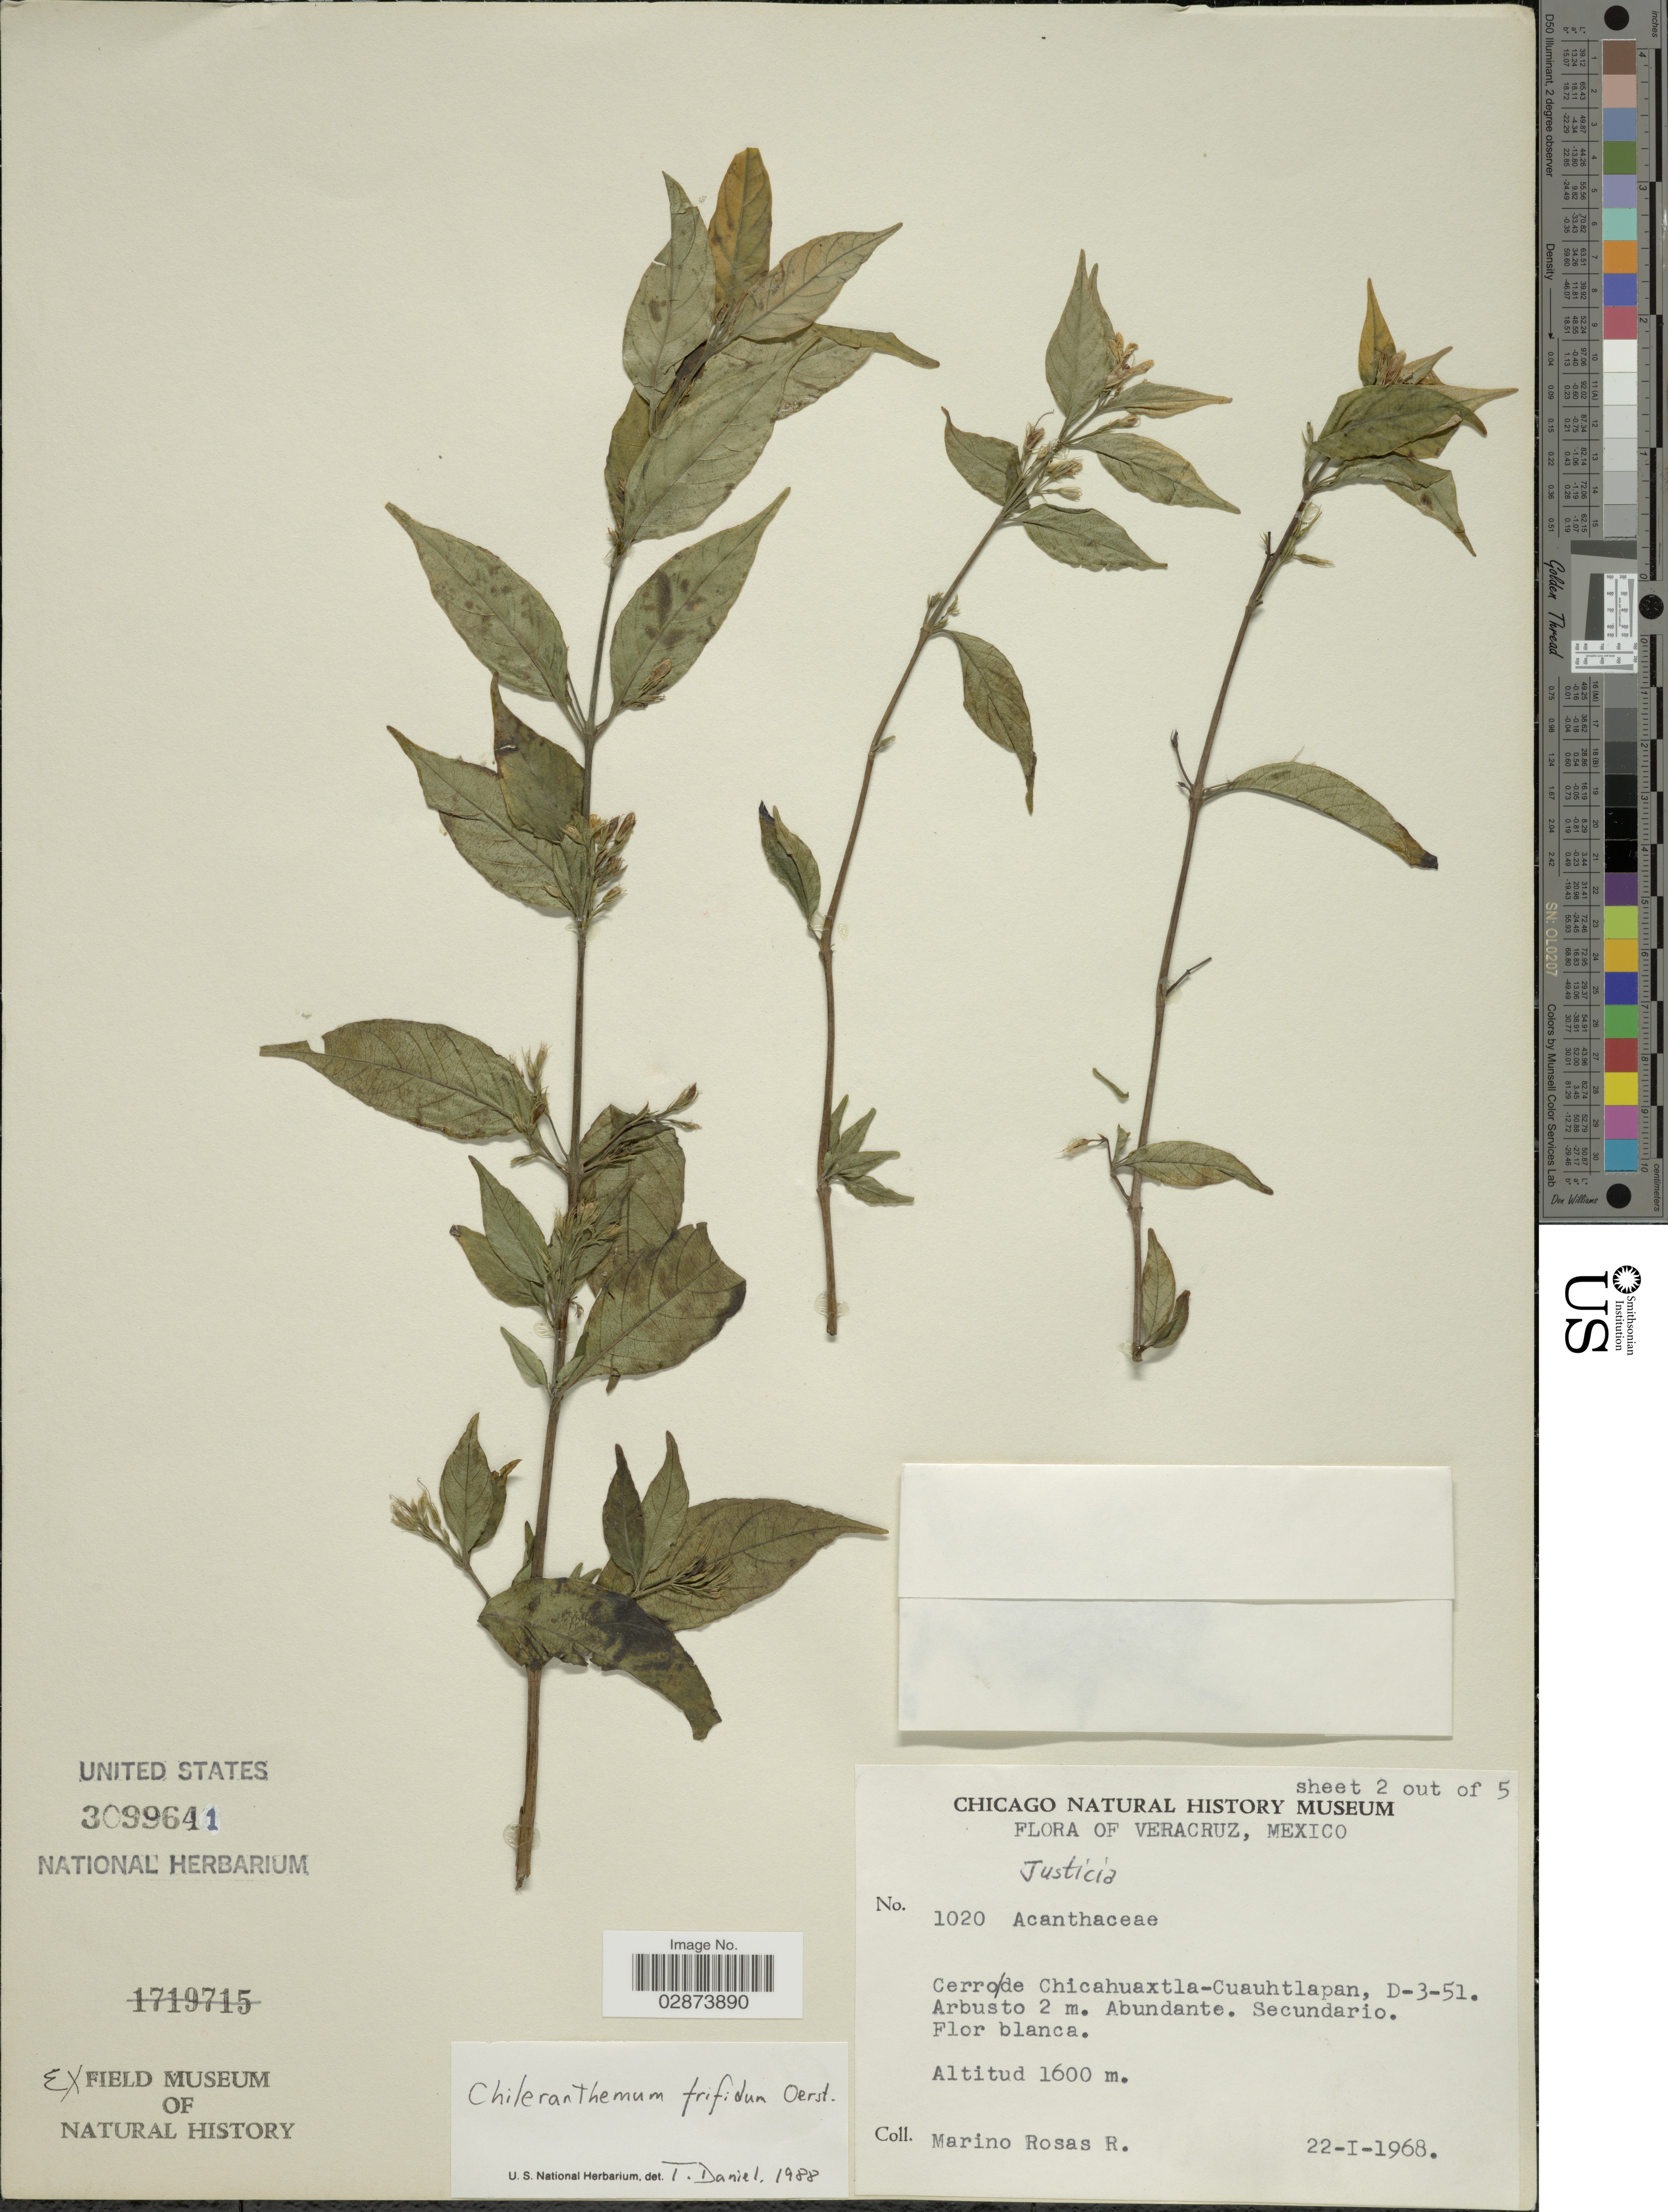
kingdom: Plantae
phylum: Tracheophyta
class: Magnoliopsida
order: Lamiales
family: Acanthaceae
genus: Chileranthemum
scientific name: Chileranthemum trifidum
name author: Oerst.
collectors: M. Rosas R.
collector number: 1020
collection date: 1968-01-22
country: Mexico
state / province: Veracruz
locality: Veracruz. Cerro de Chicahuaxtla-Cuauhtlapan, D-3-51.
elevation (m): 1600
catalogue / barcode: US 3099641